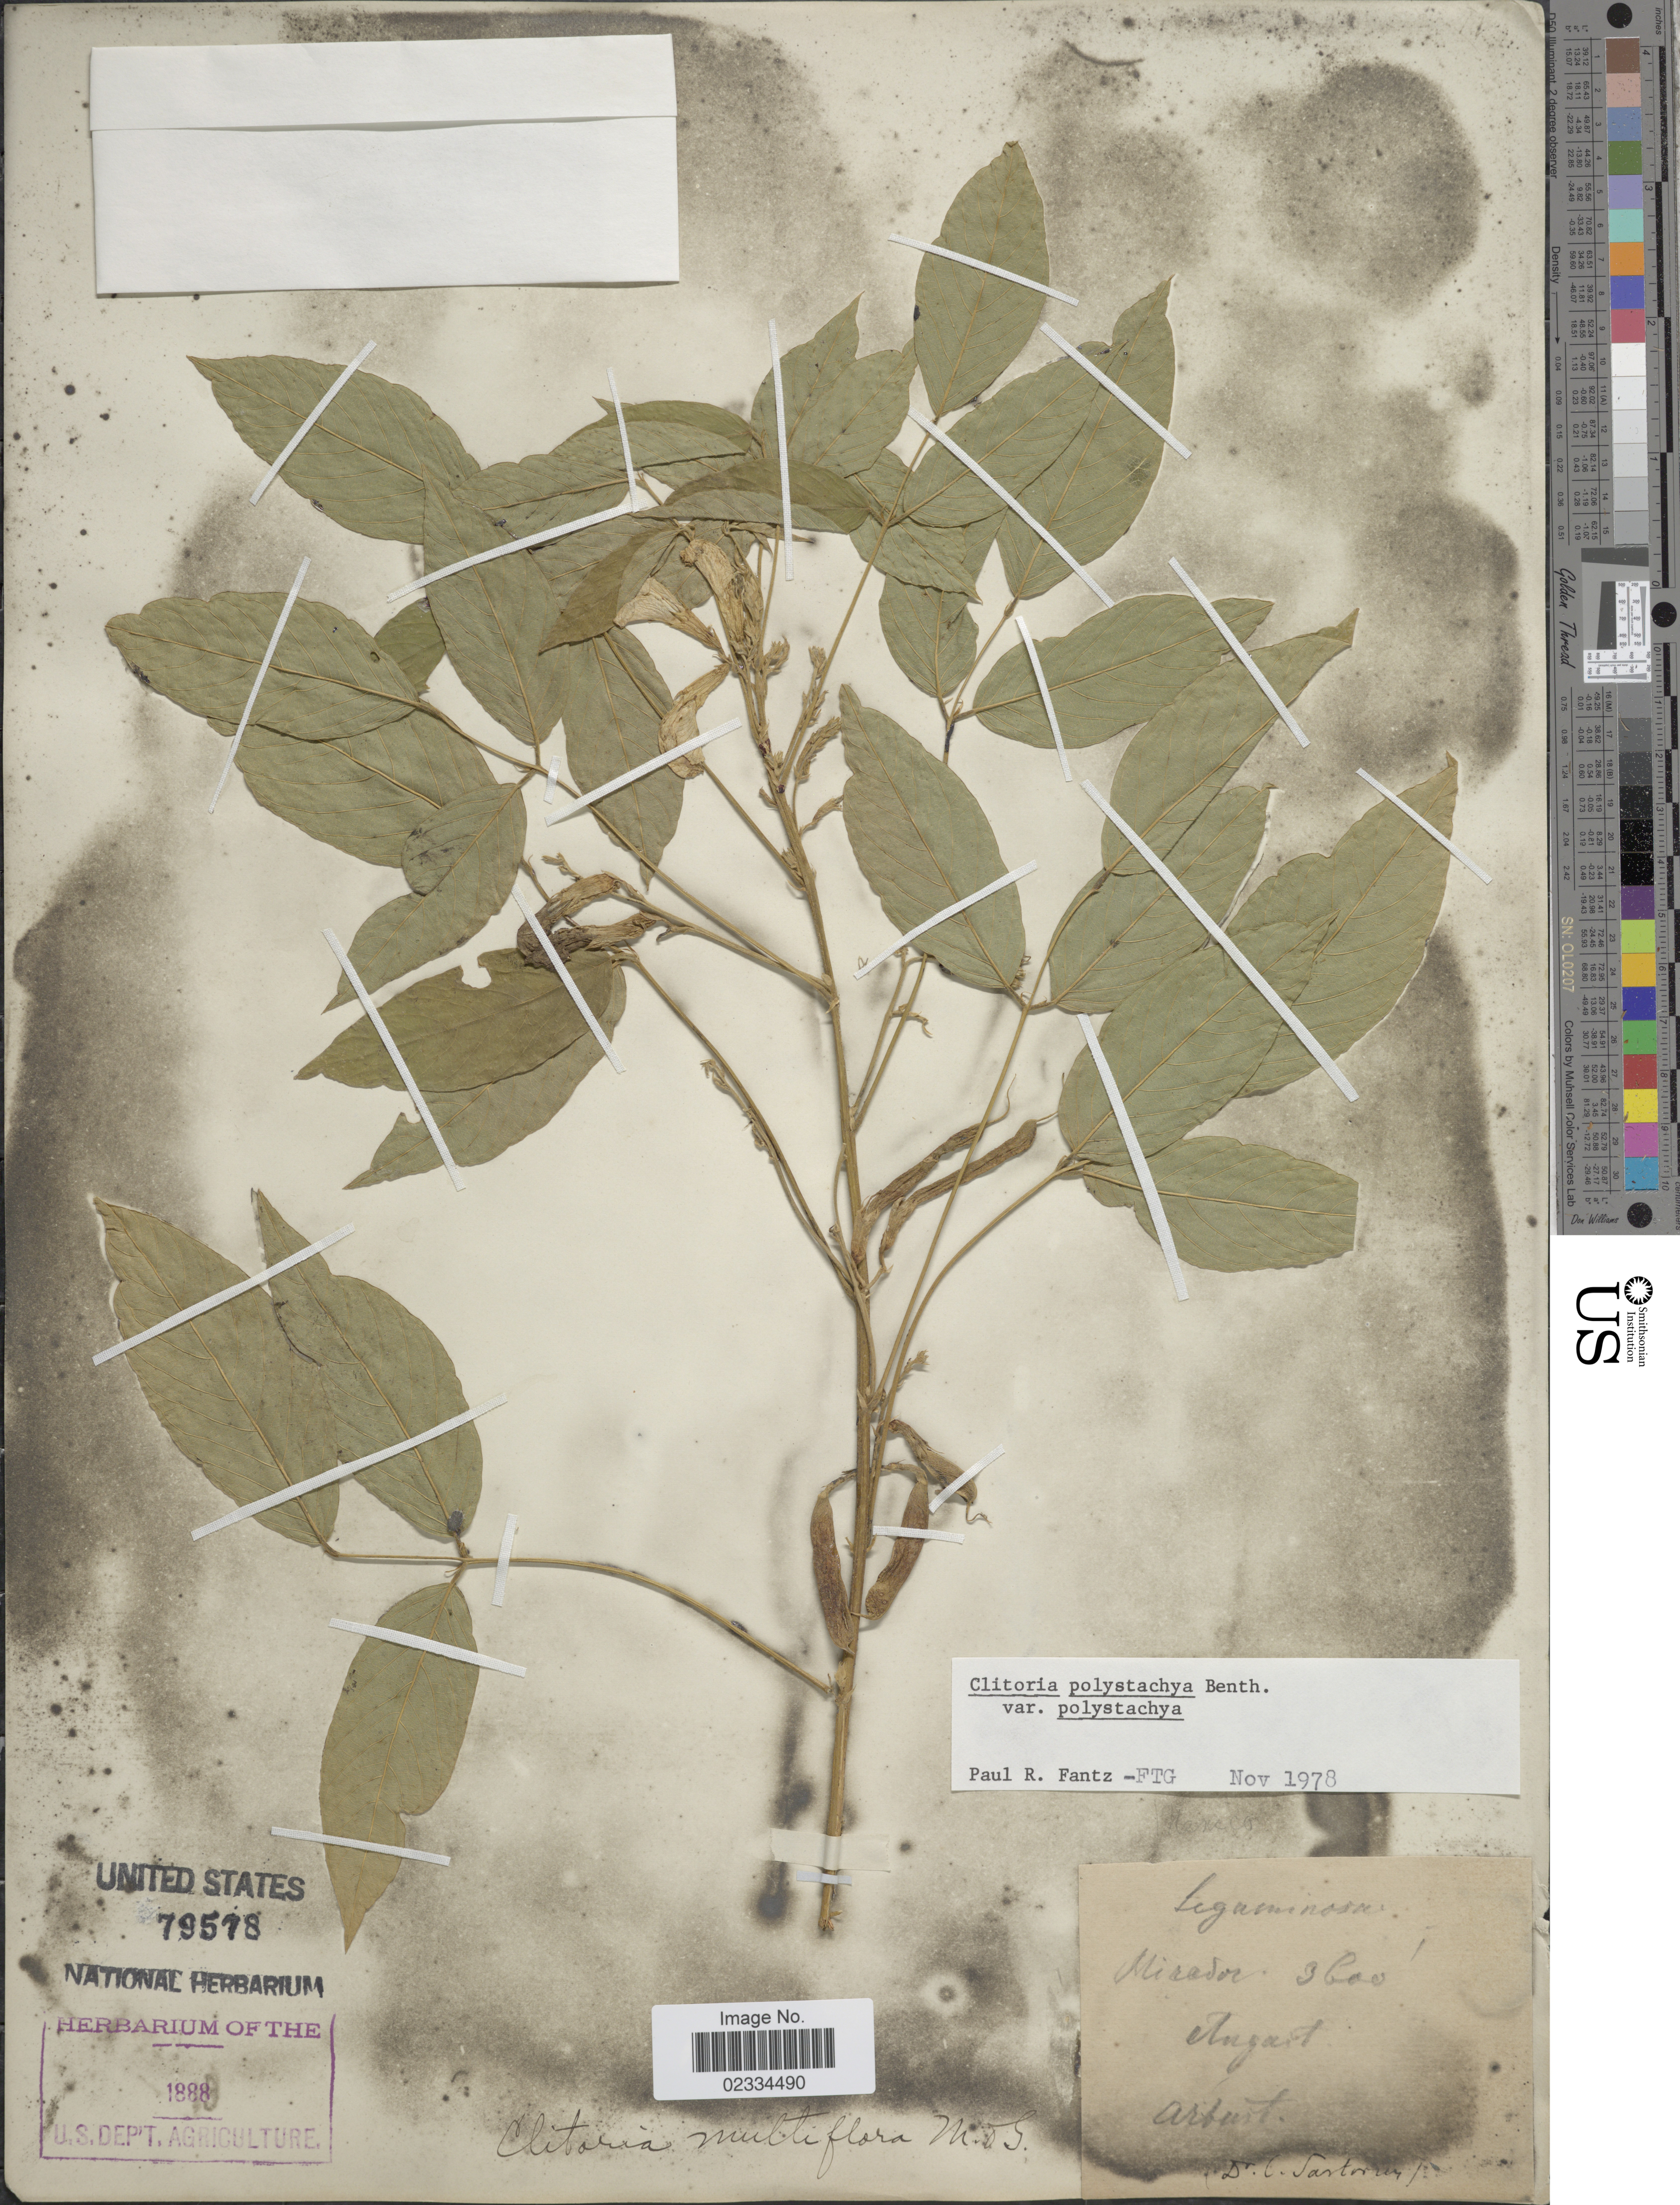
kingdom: Plantae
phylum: Tracheophyta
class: Magnoliopsida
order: Fabales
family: Fabaceae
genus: Clitoria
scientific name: Clitoria polystachya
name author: Benth.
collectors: C. Sartorius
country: Mexico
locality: Mirador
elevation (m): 1097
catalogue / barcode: US 79578